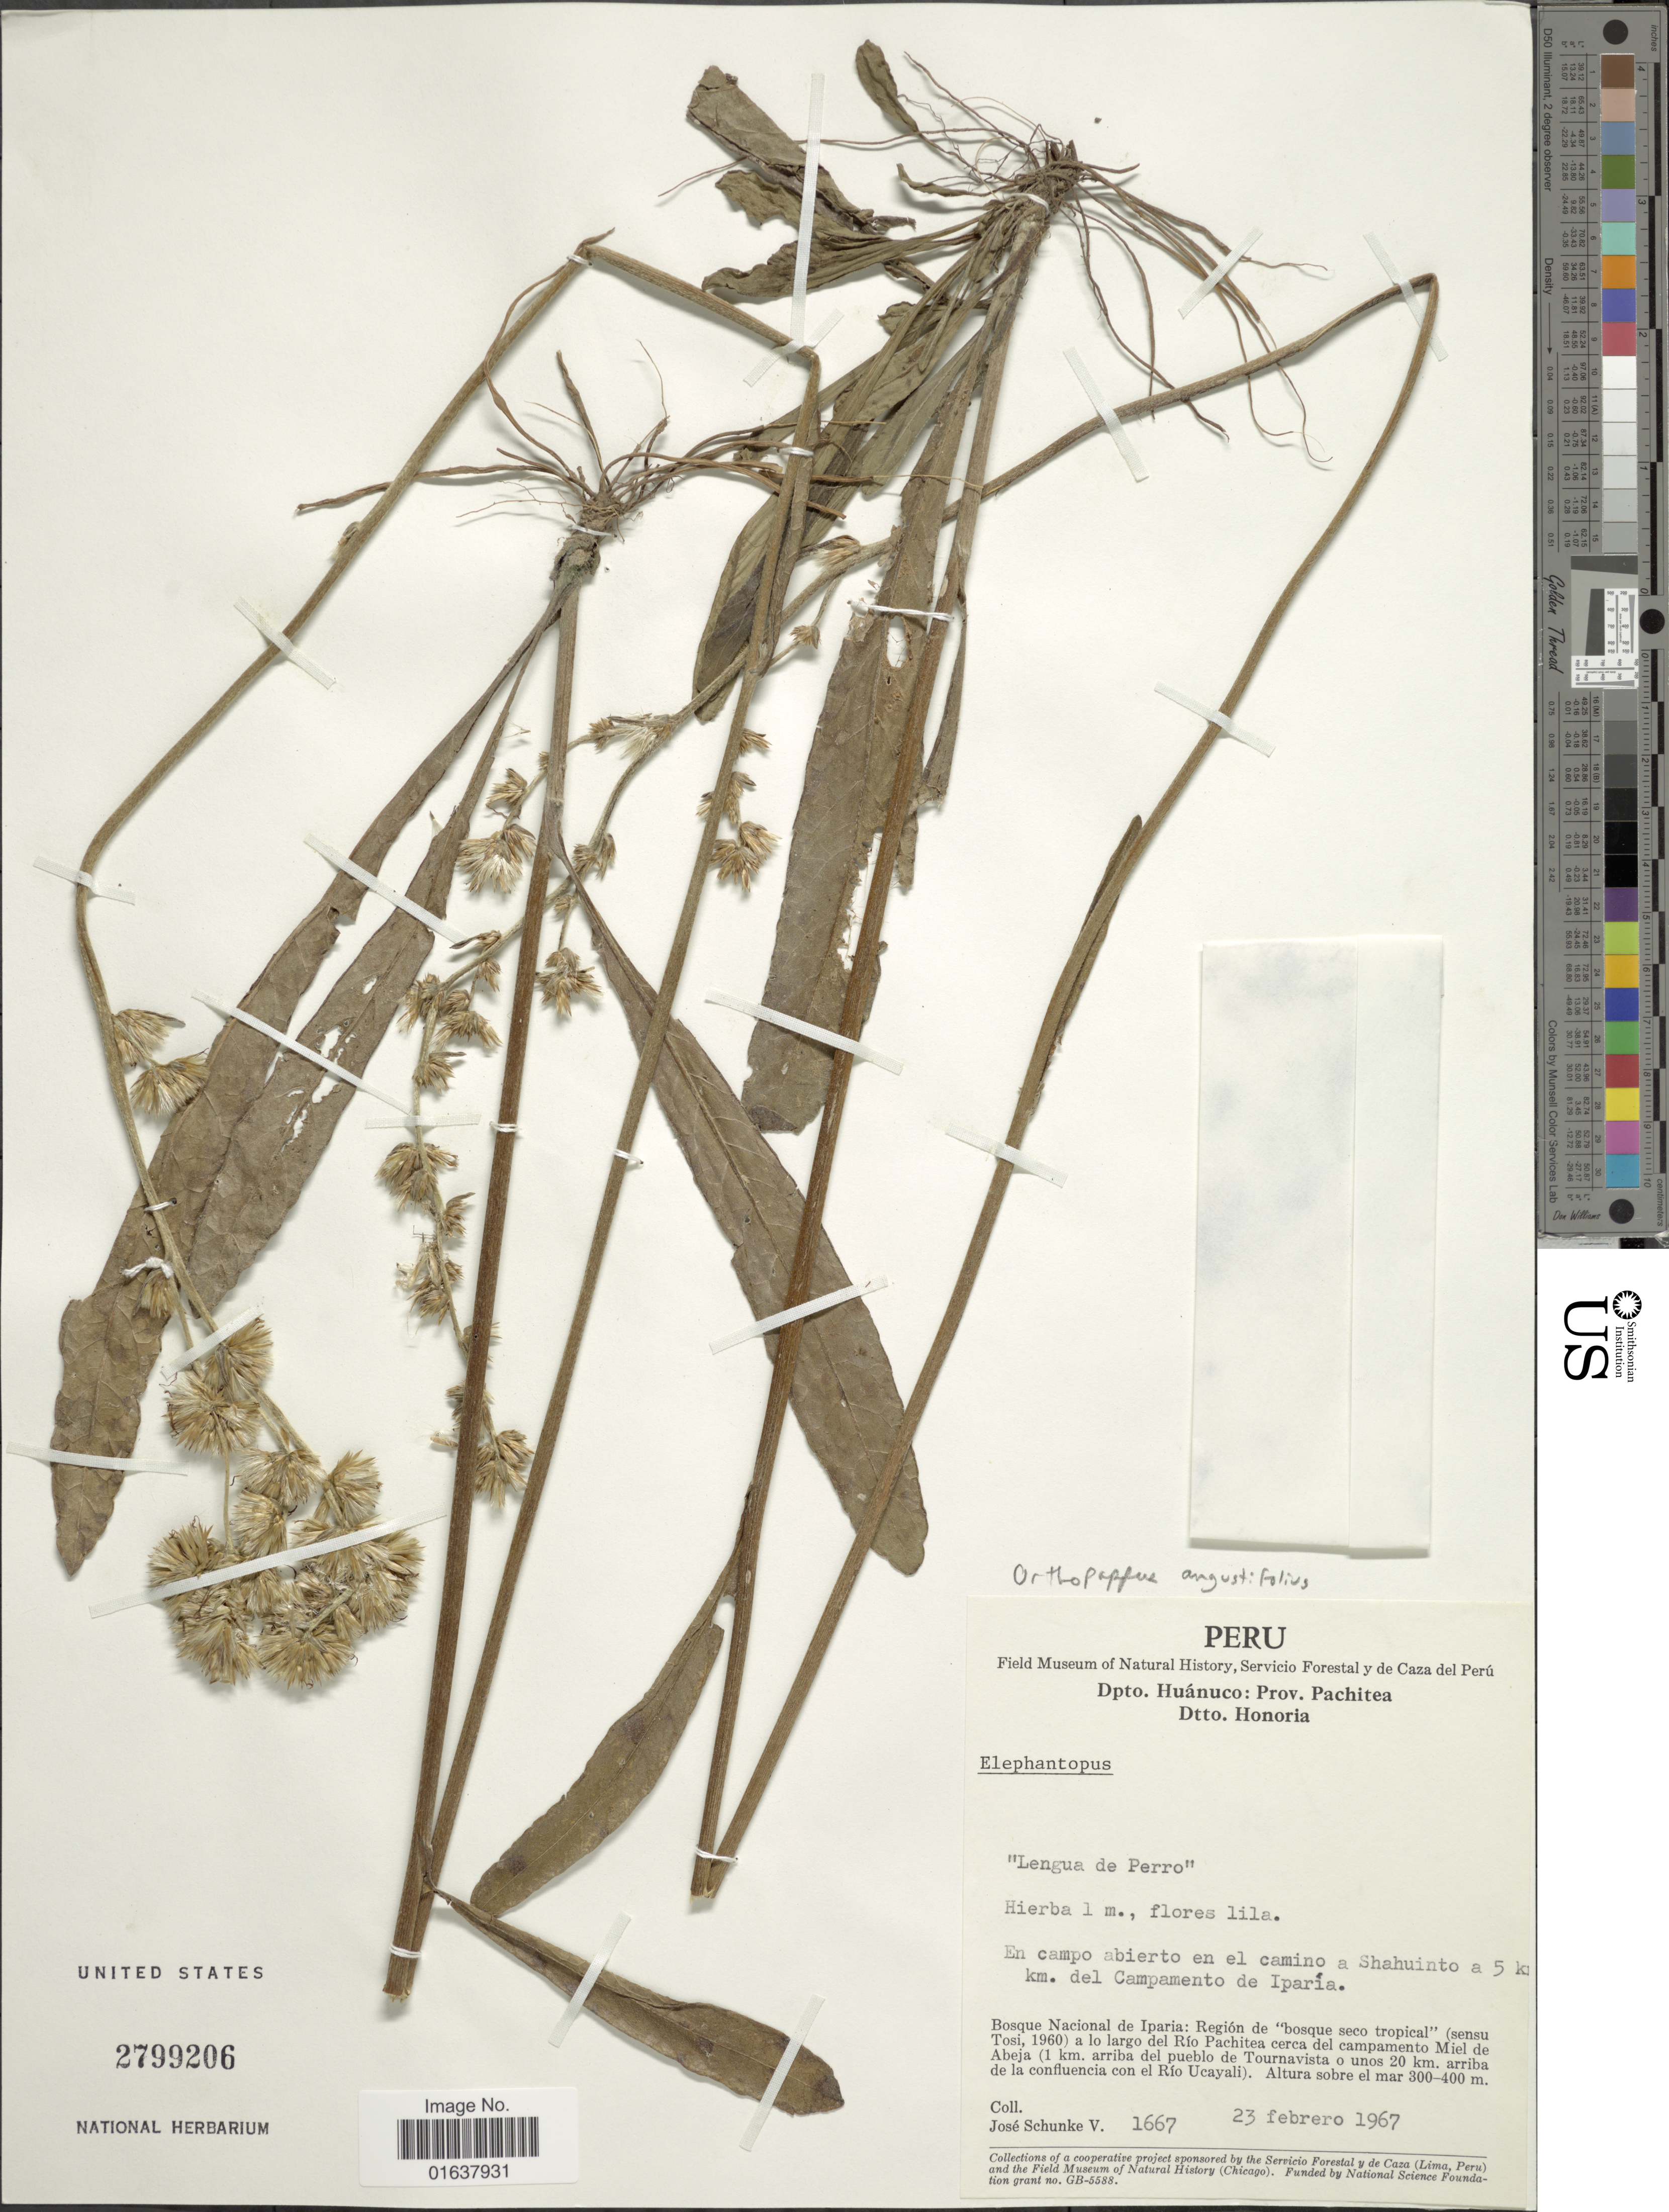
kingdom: Plantae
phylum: Tracheophyta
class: Magnoliopsida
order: Asterales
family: Asteraceae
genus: Orthopappus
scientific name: Orthopappus angustifolius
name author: (Sw.) Gleason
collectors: J. M. Schunke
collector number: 1667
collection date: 1967-02-23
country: Peru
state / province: Huánuco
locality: Prov. Pachitea. Dtto. Honoria. En campo abierto en el camino a Shahuinto a 5 km del Campamento de Iparia. Bosque Nacional de Iparia: Region de bosque seco tropical (sensu Tosi 1960) a lo largo del Rio Pachitea cerca del campamento Miel de Abeja (1 km. arriba del pueblo Rio Ucayali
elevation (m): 300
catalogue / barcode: US 2799206